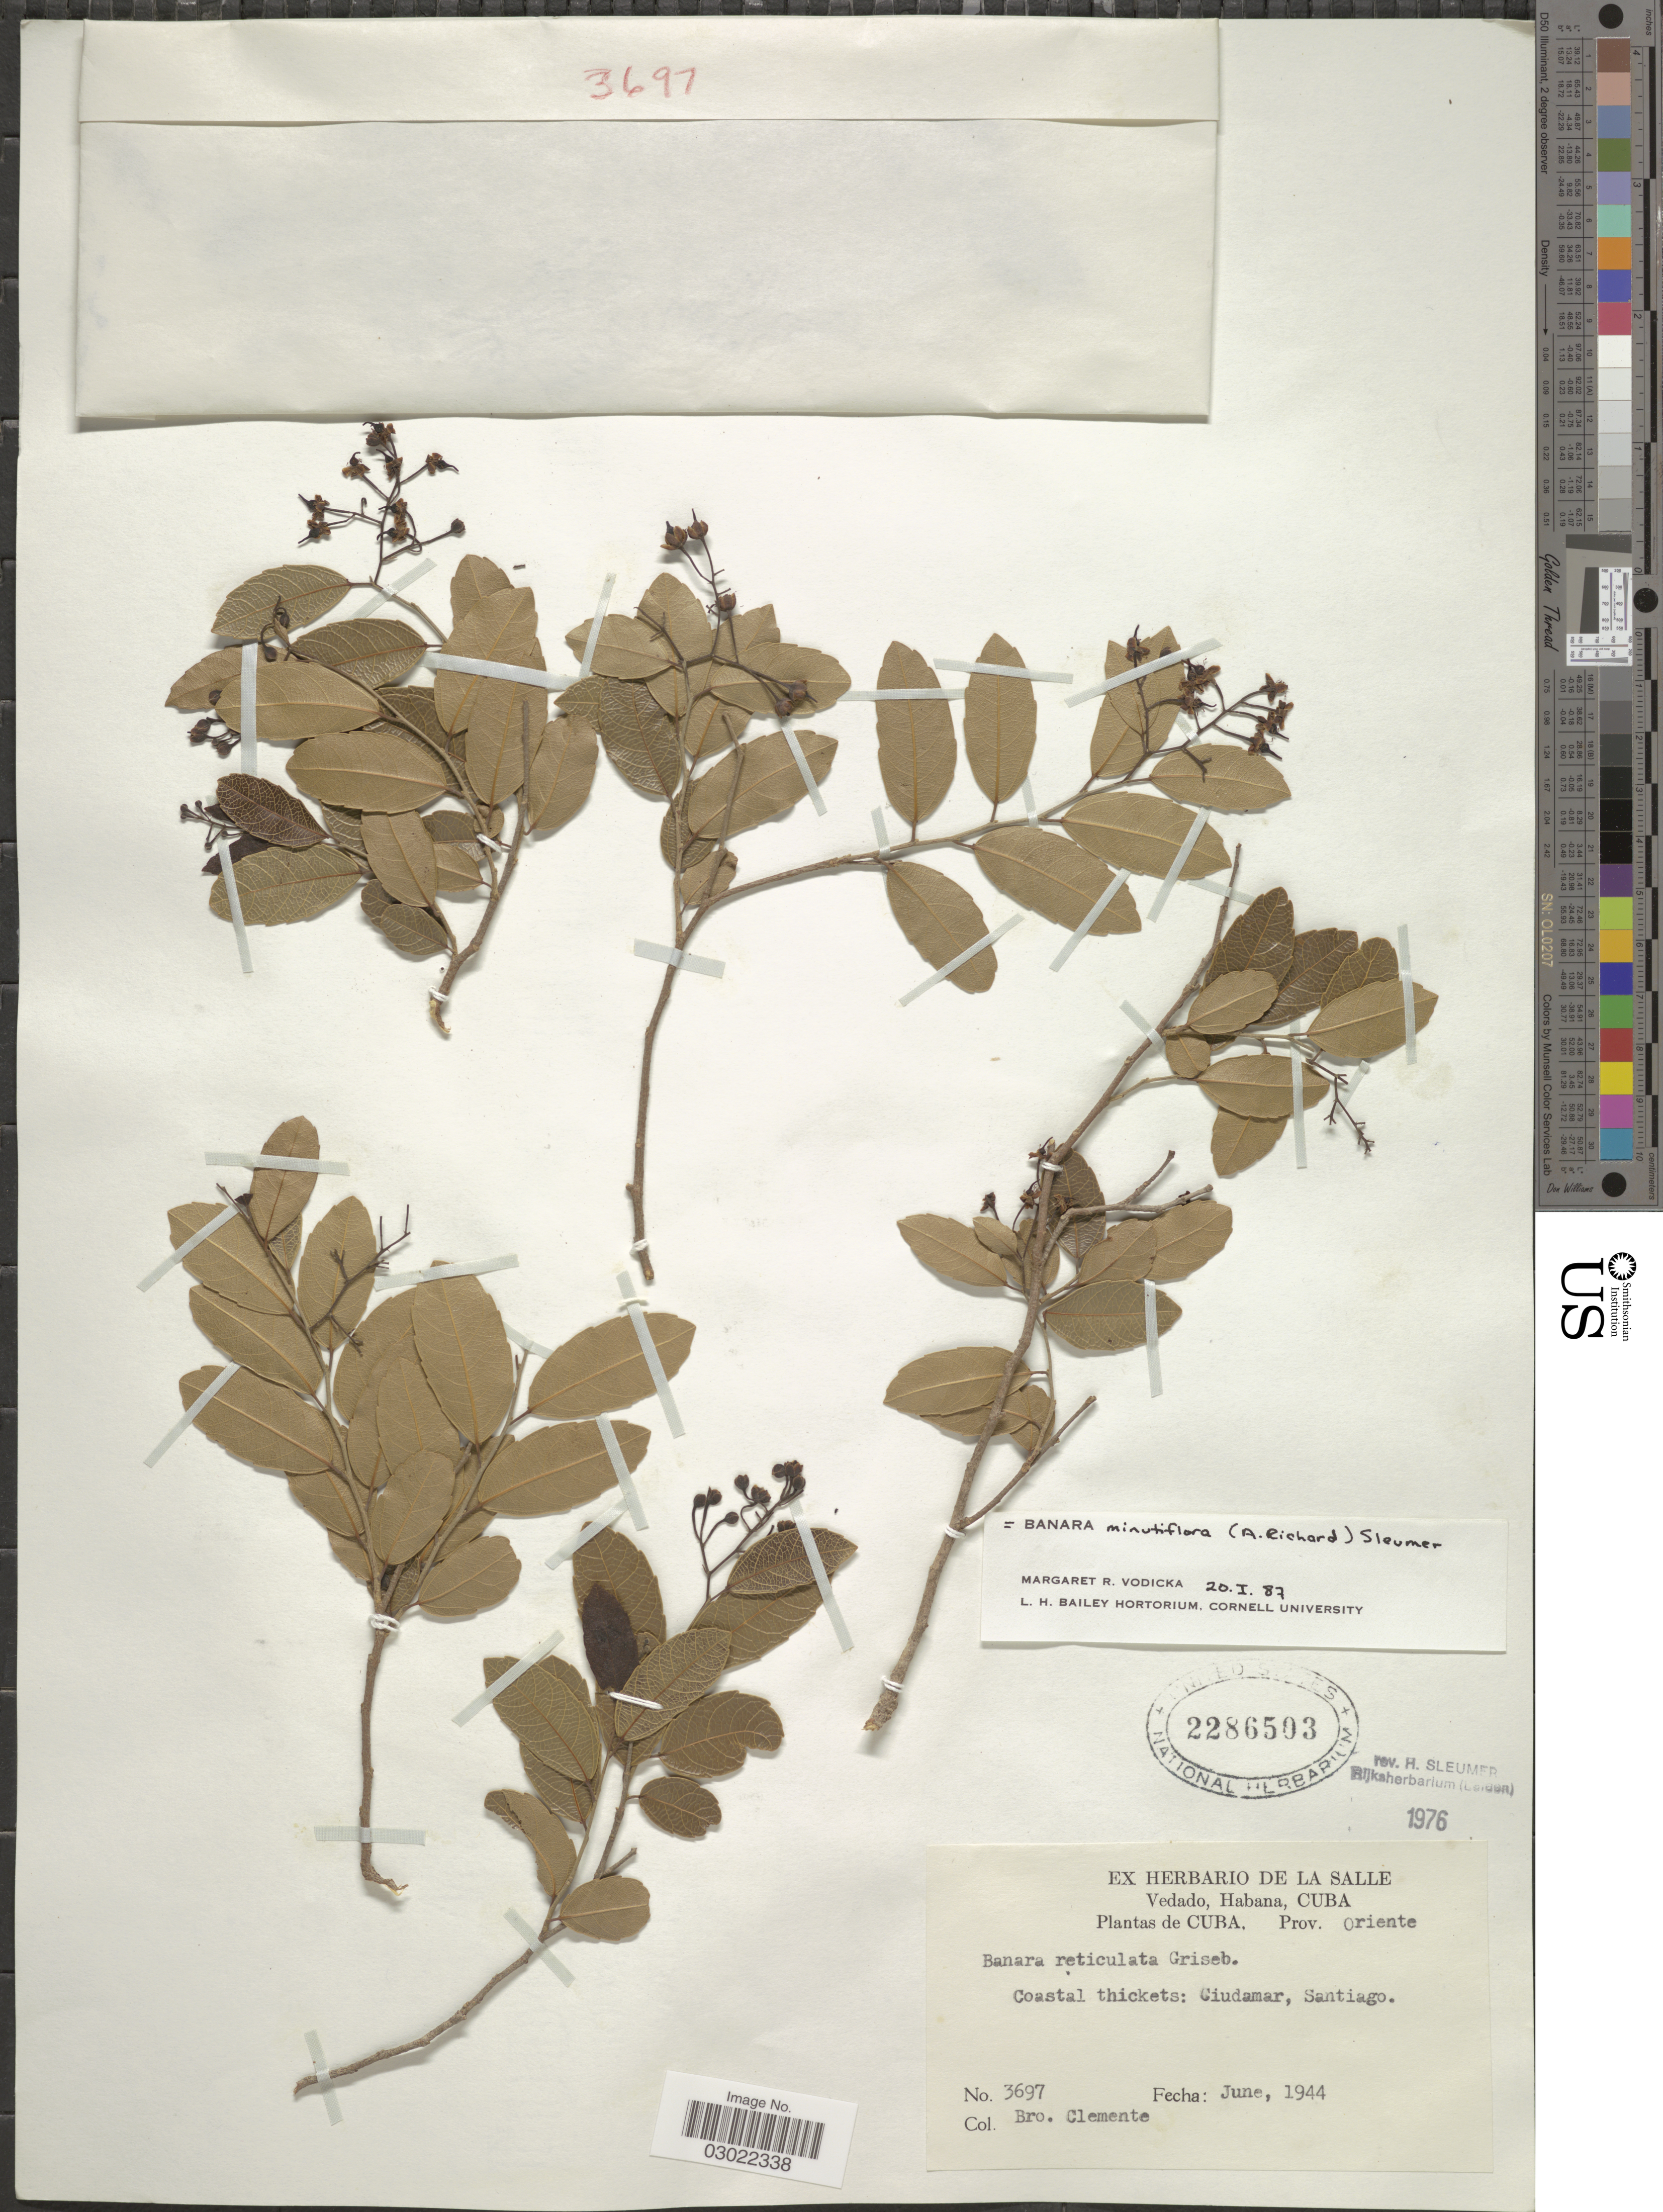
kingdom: Plantae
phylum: Tracheophyta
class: Magnoliopsida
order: Malpighiales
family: Salicaceae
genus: Banara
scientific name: Banara minutiflora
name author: (A. Rich.) Sleumer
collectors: Bro. Clemente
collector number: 3697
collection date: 1944-06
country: Cuba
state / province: Oriente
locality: Prov. Oriente. Coastal thickets: Ciudamar, Santiago.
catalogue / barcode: US 2286503